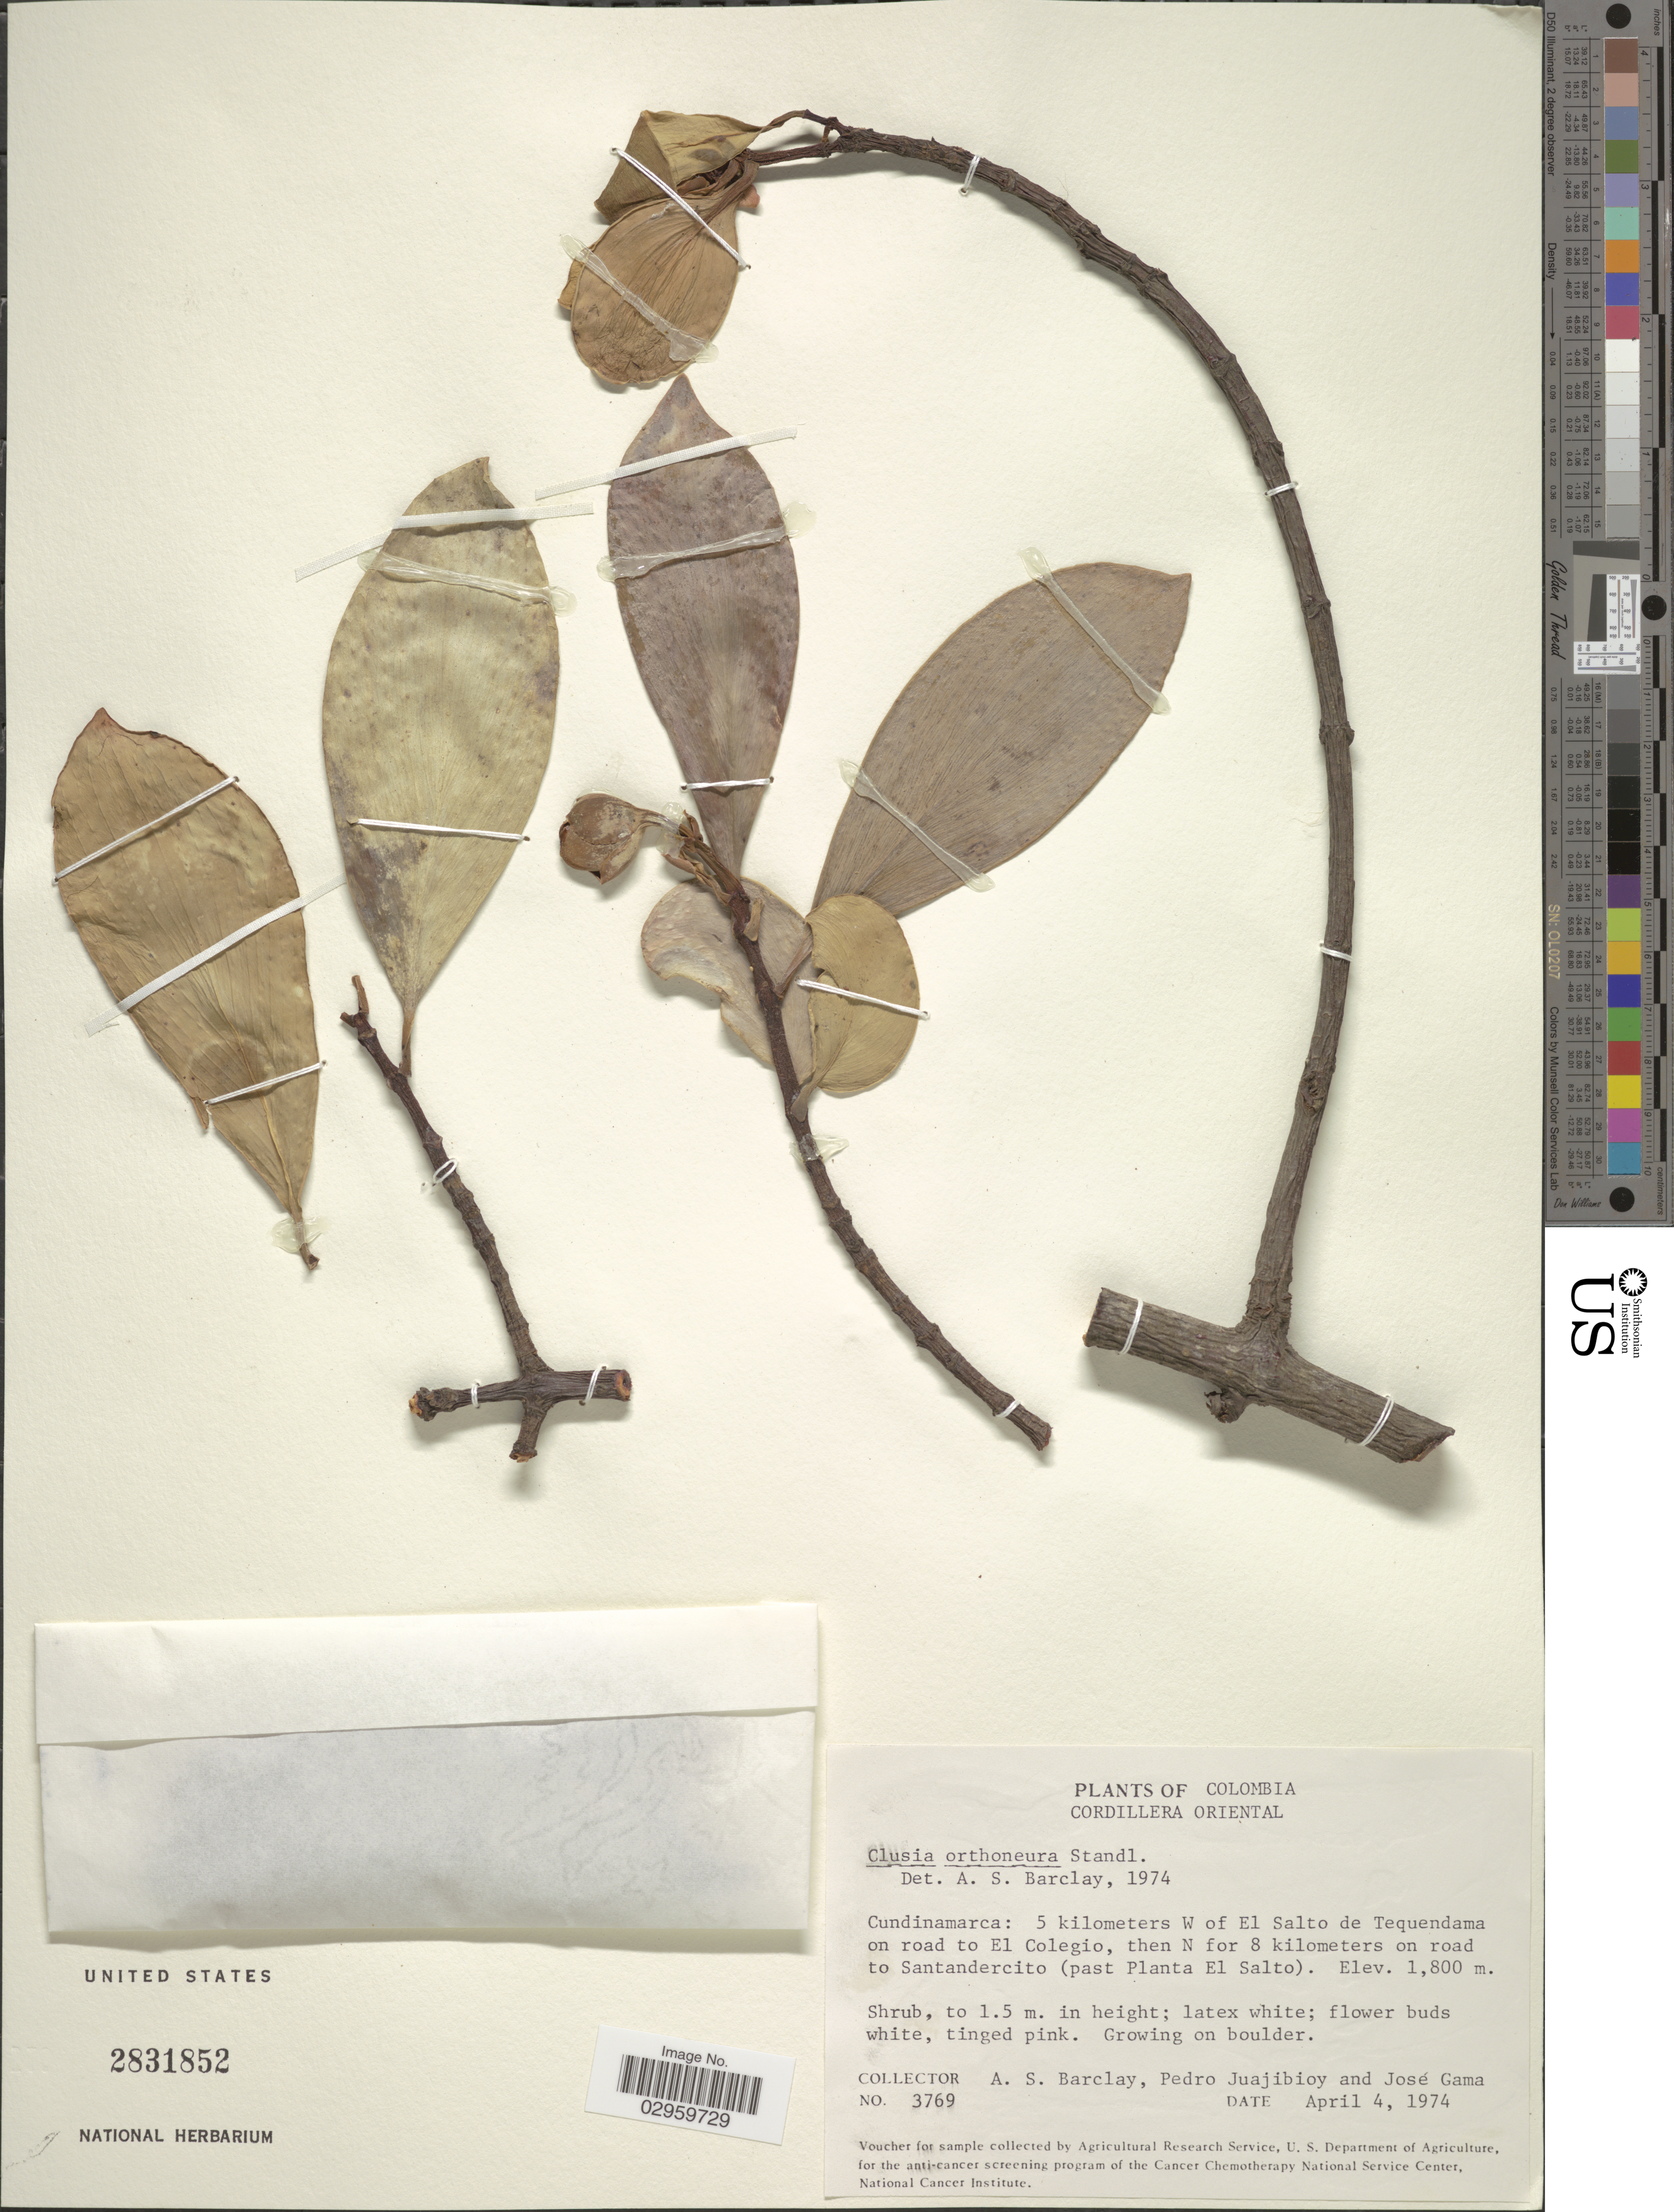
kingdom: Plantae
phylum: Tracheophyta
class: Magnoliopsida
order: Malpighiales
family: Clusiaceae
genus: Clusia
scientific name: Clusia orthoneura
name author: Standl.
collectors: A. S. Barclay, P. Juajibioy & J. Gama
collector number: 3769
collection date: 1974-04-04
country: Colombia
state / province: Cundinamarca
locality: Cordillera Oriental. 5 kilometers W of El Salto de Tequendama on road to El Colegio, then N for 8 kilometers on road to Santandercito (past Planta El Salto).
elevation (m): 1800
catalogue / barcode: US 2831852